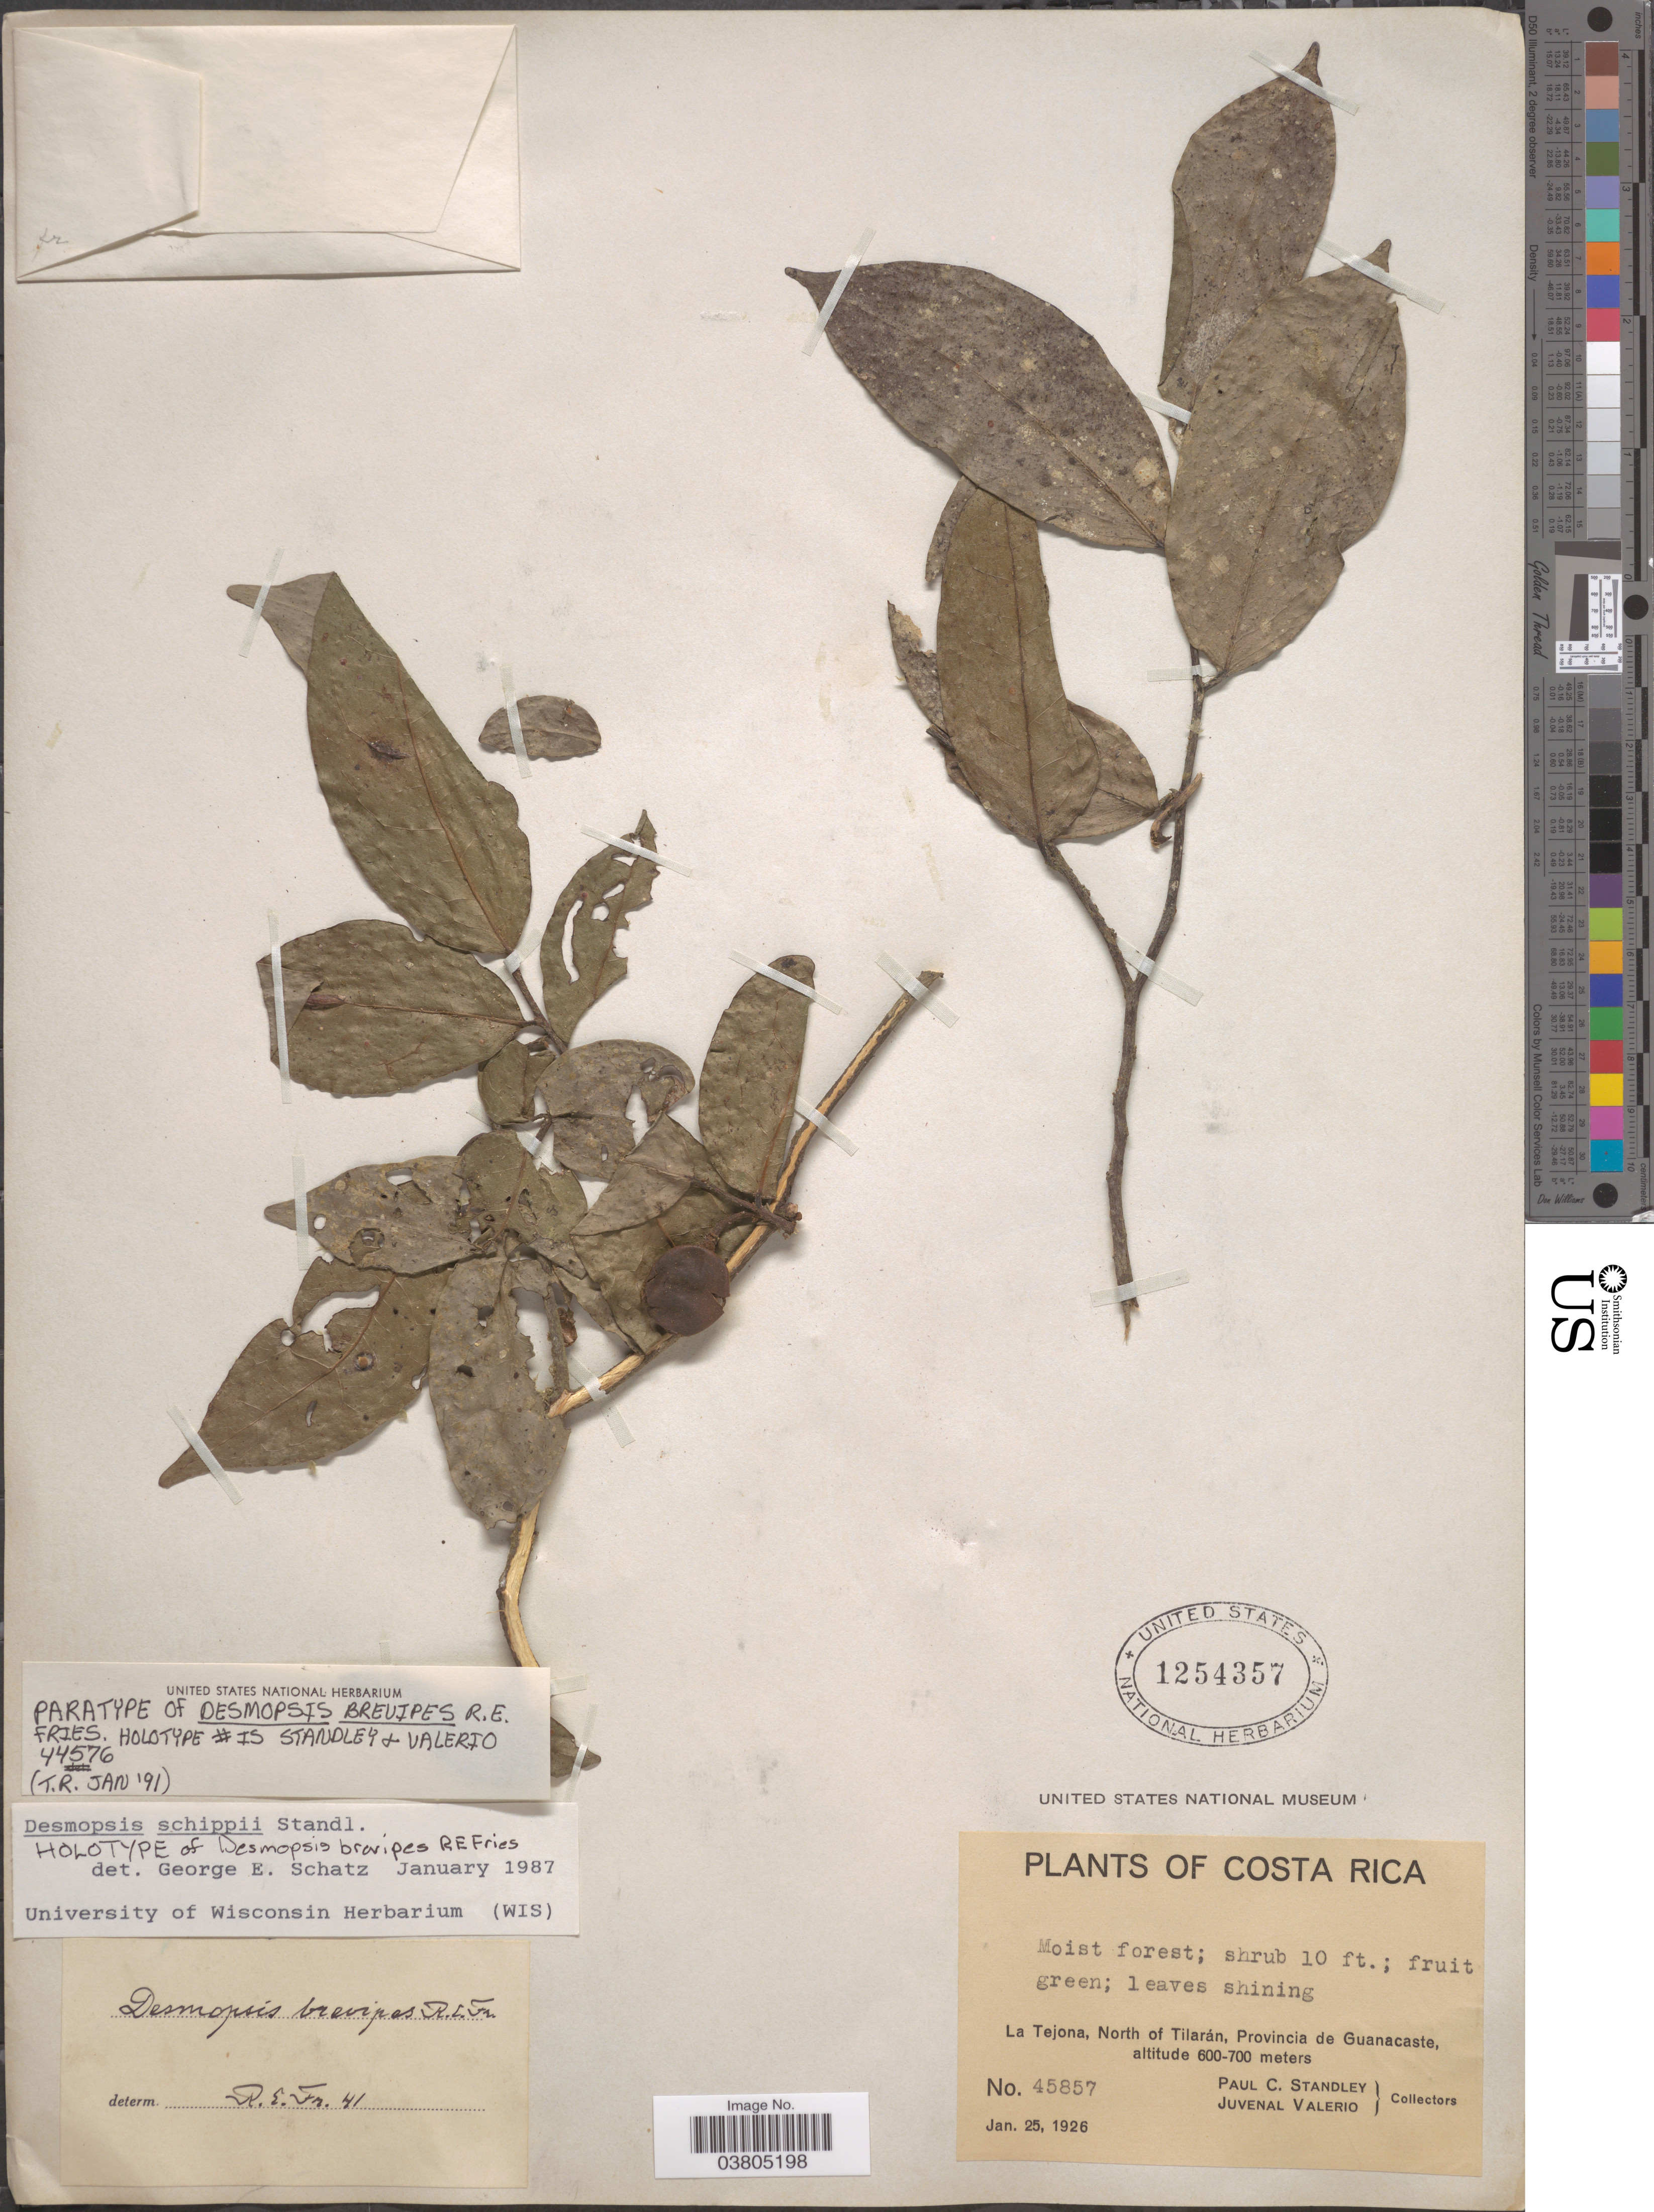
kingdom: Plantae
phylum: Tracheophyta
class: Magnoliopsida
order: Magnoliales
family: Annonaceae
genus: Desmopsis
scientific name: Desmopsis schippii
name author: Standl.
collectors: P. C. Standley & J. Valerio R.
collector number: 45857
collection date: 1926-01-25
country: Costa Rica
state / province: Guanacaste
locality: Le Tojona, North of Tilarán.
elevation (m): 600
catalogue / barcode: US 1254357